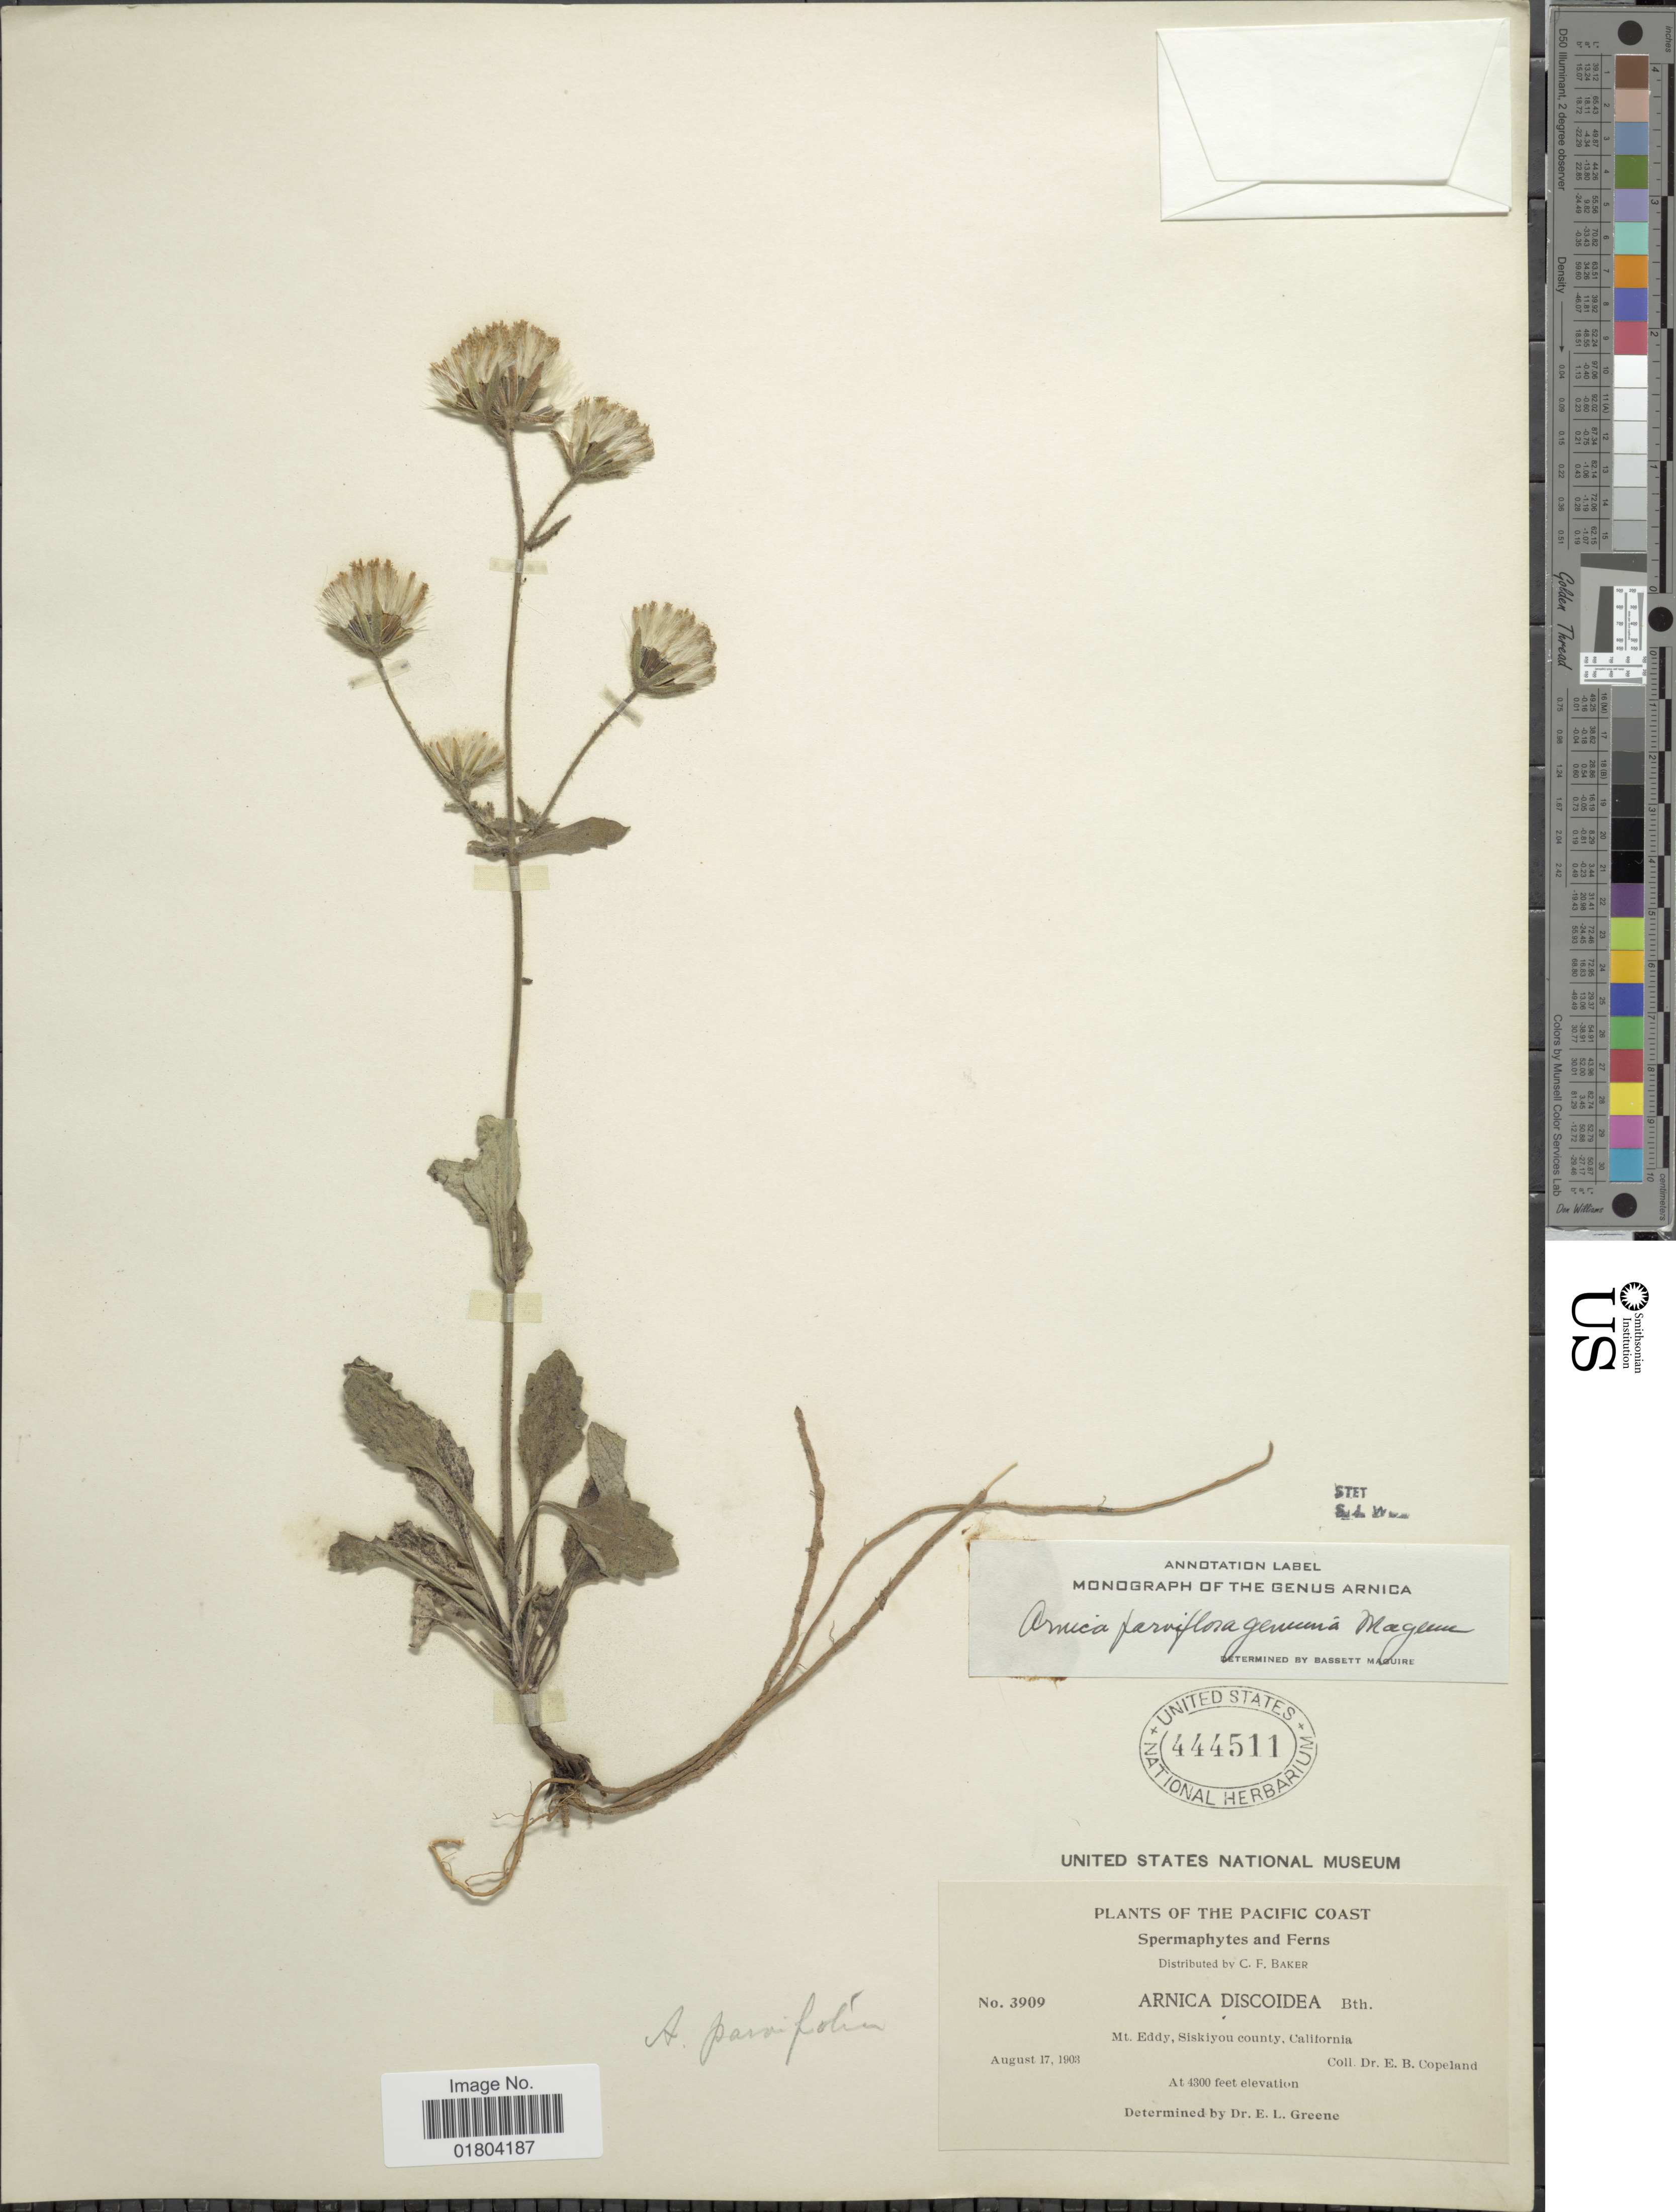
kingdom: Plantae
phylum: Tracheophyta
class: Magnoliopsida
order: Asterales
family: Asteraceae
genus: Arnica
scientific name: Arnica parviflora subsp. genuina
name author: Maguire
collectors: E. B. Copeland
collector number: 3909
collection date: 1903-08-17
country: United States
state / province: California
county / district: Siskiyou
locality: The Pacific Coast, Mt Eddy, Siskiyou county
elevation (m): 1311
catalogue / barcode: US 444511